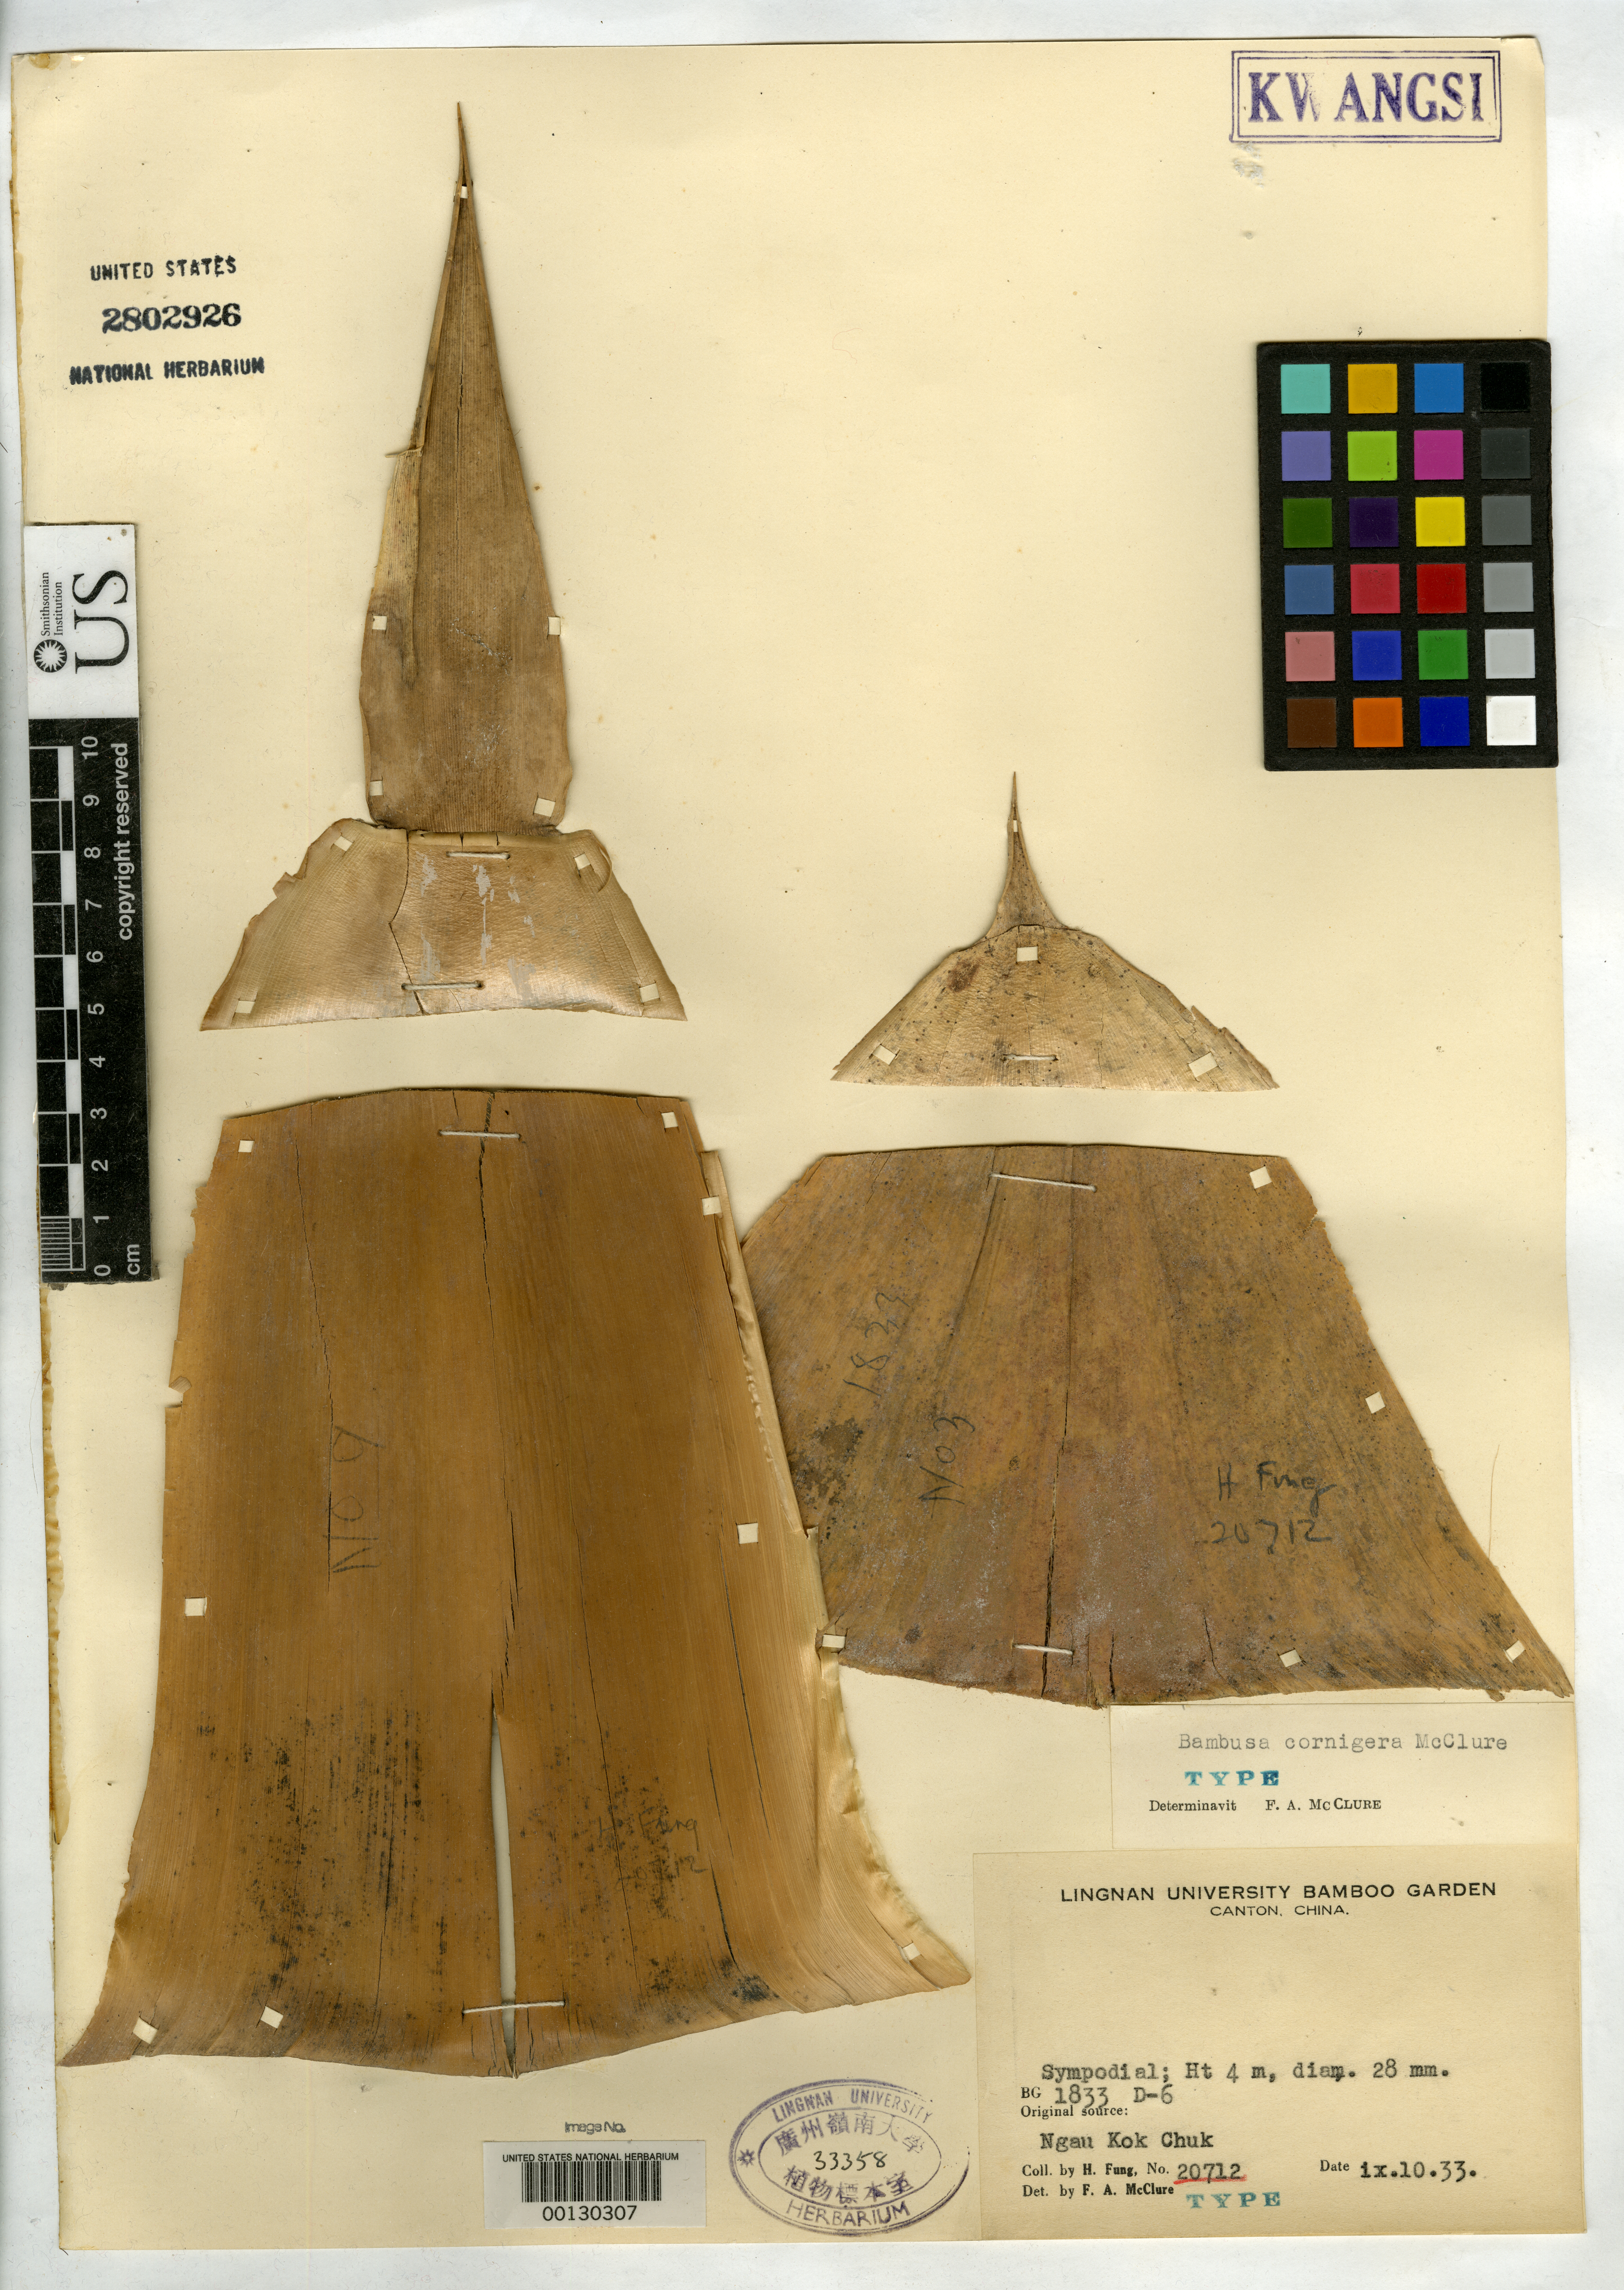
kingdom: Plantae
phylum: Tracheophyta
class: Liliopsida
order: Poales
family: Poaceae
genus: Bambusa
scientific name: Bambusa cornigera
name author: McClure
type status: Type Collection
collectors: H. L. Fung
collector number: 20712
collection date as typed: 10 Sep 1933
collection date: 1933-09-10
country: China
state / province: Guangxi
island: Cheung Chow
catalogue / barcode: US 2802926